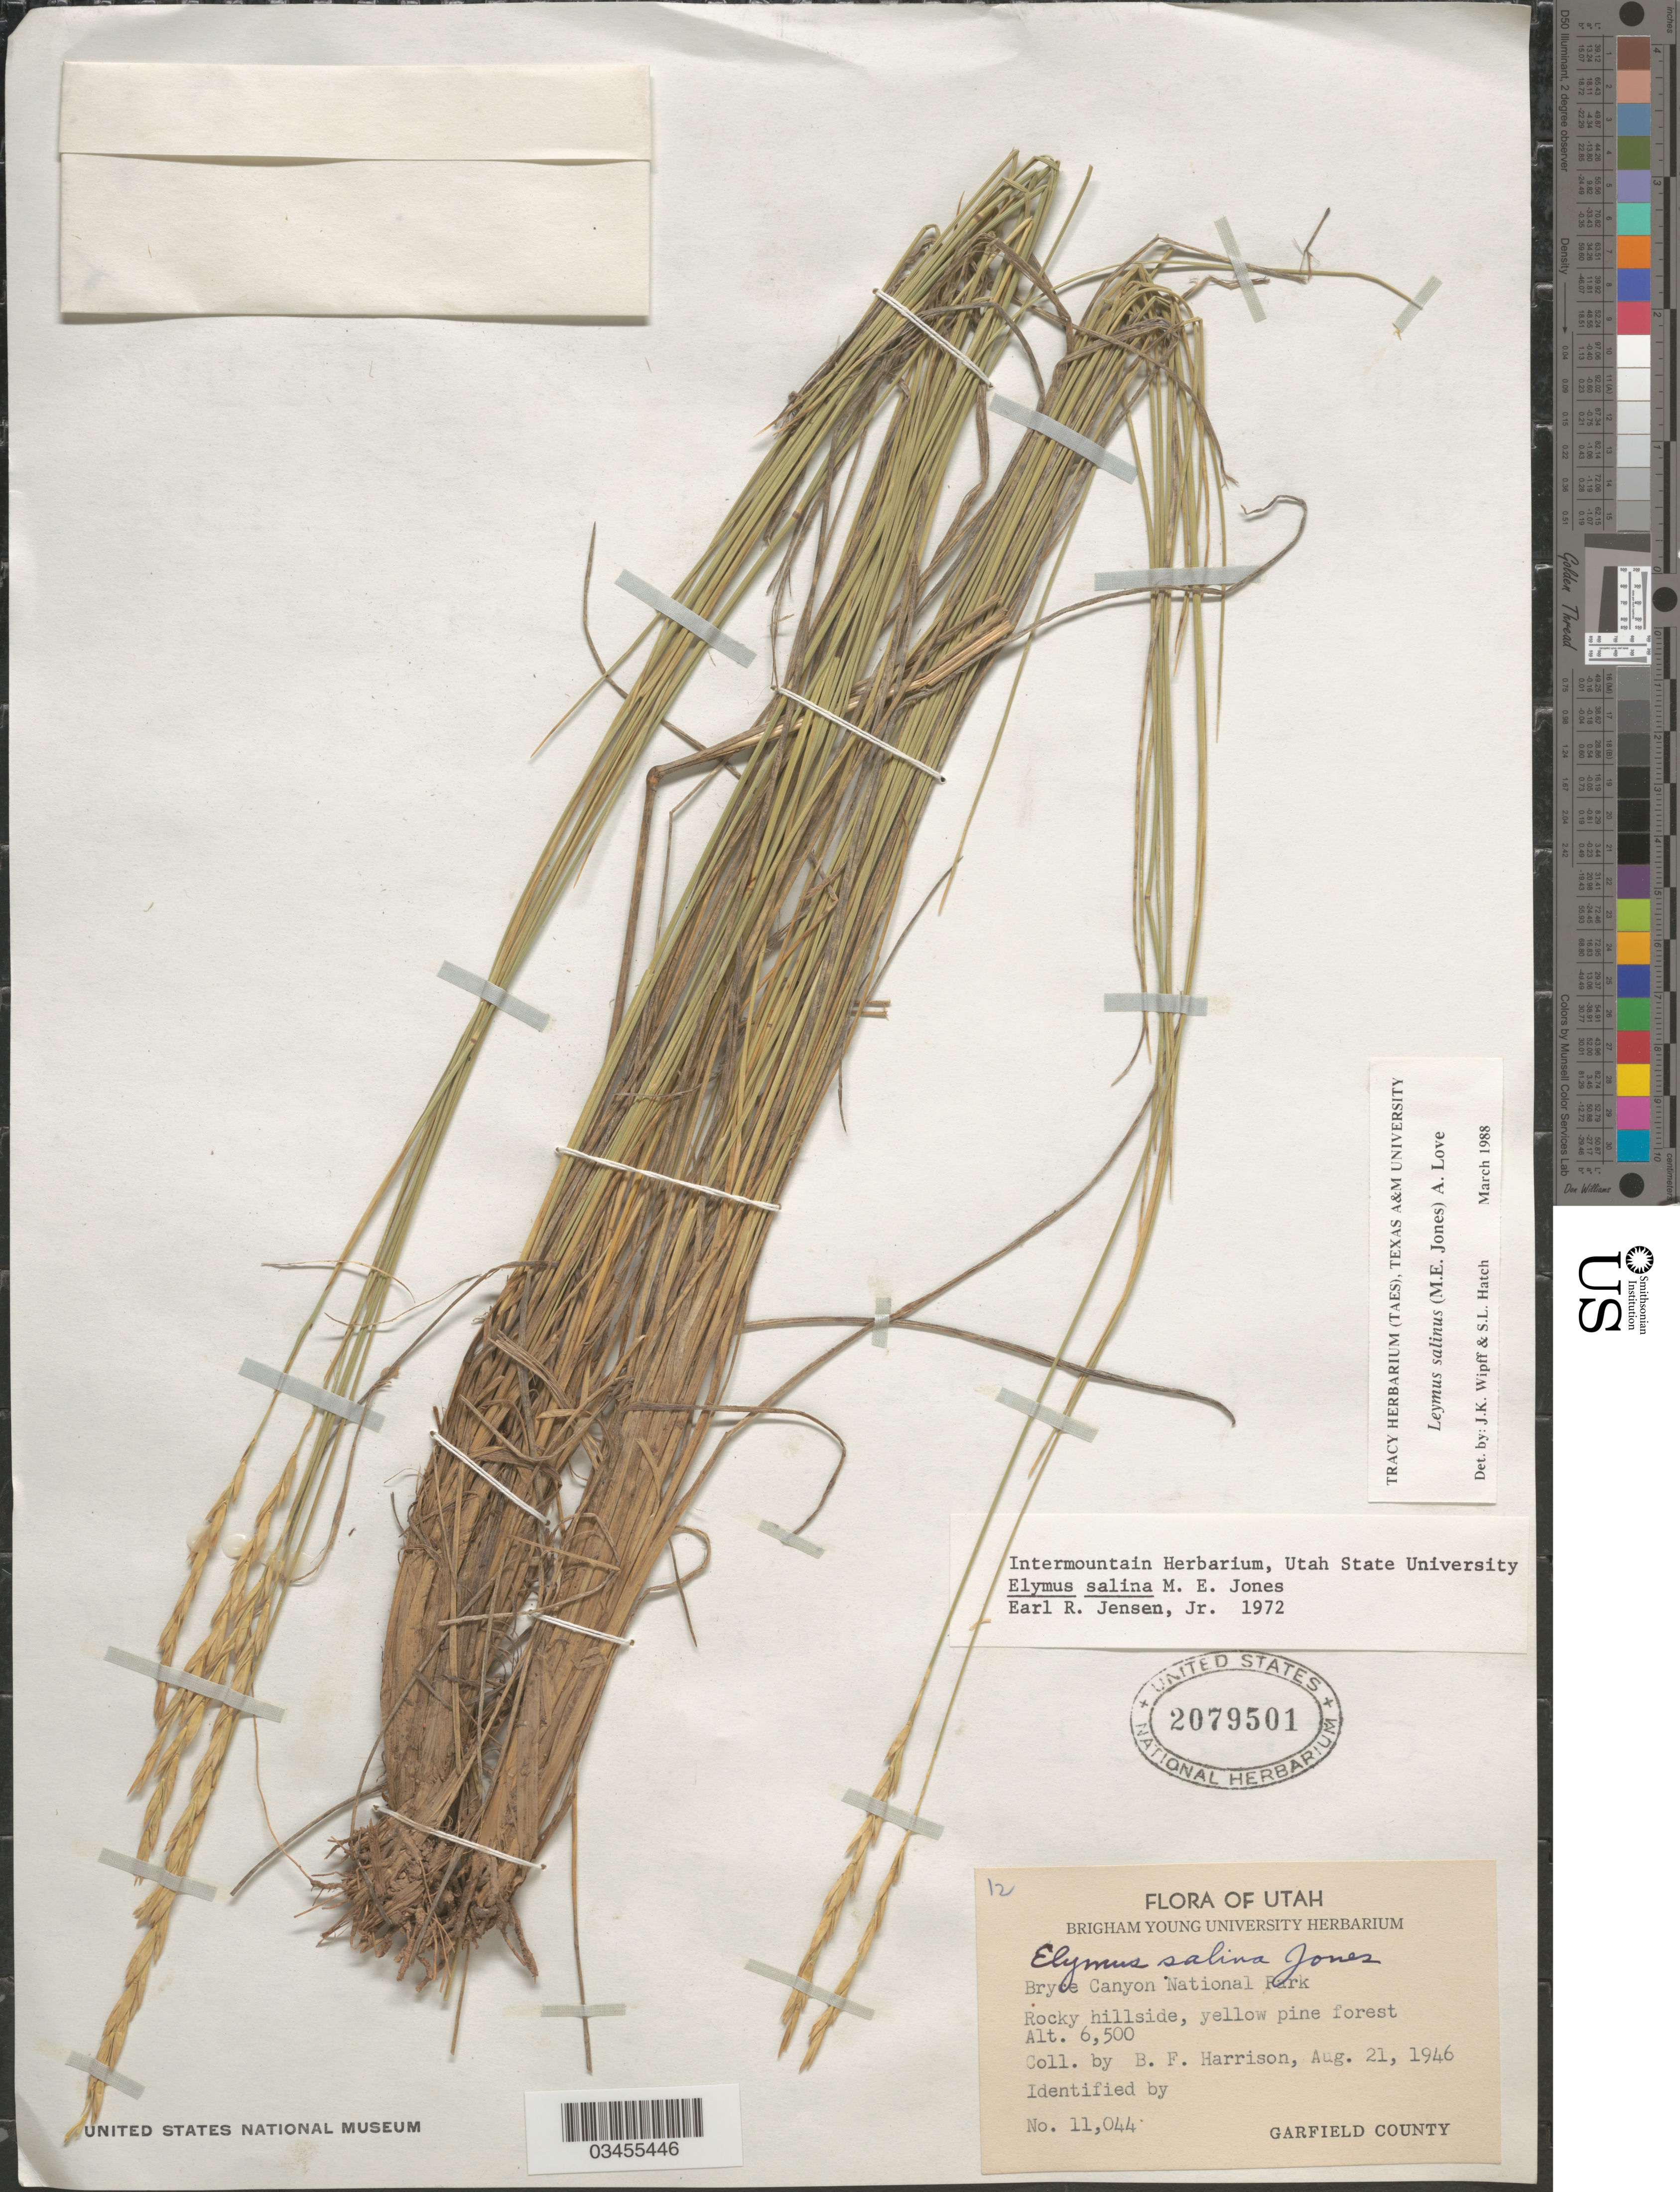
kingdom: Plantae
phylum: Tracheophyta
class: Liliopsida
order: Poales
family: Poaceae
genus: Leymus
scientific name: Leymus salina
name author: (M.E. Jones) Á. Löve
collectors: B. F. Harrison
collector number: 11044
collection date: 1946-08-21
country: United States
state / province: Utah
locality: Bryce Canyon National Park. Garfield County.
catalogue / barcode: US 2079501